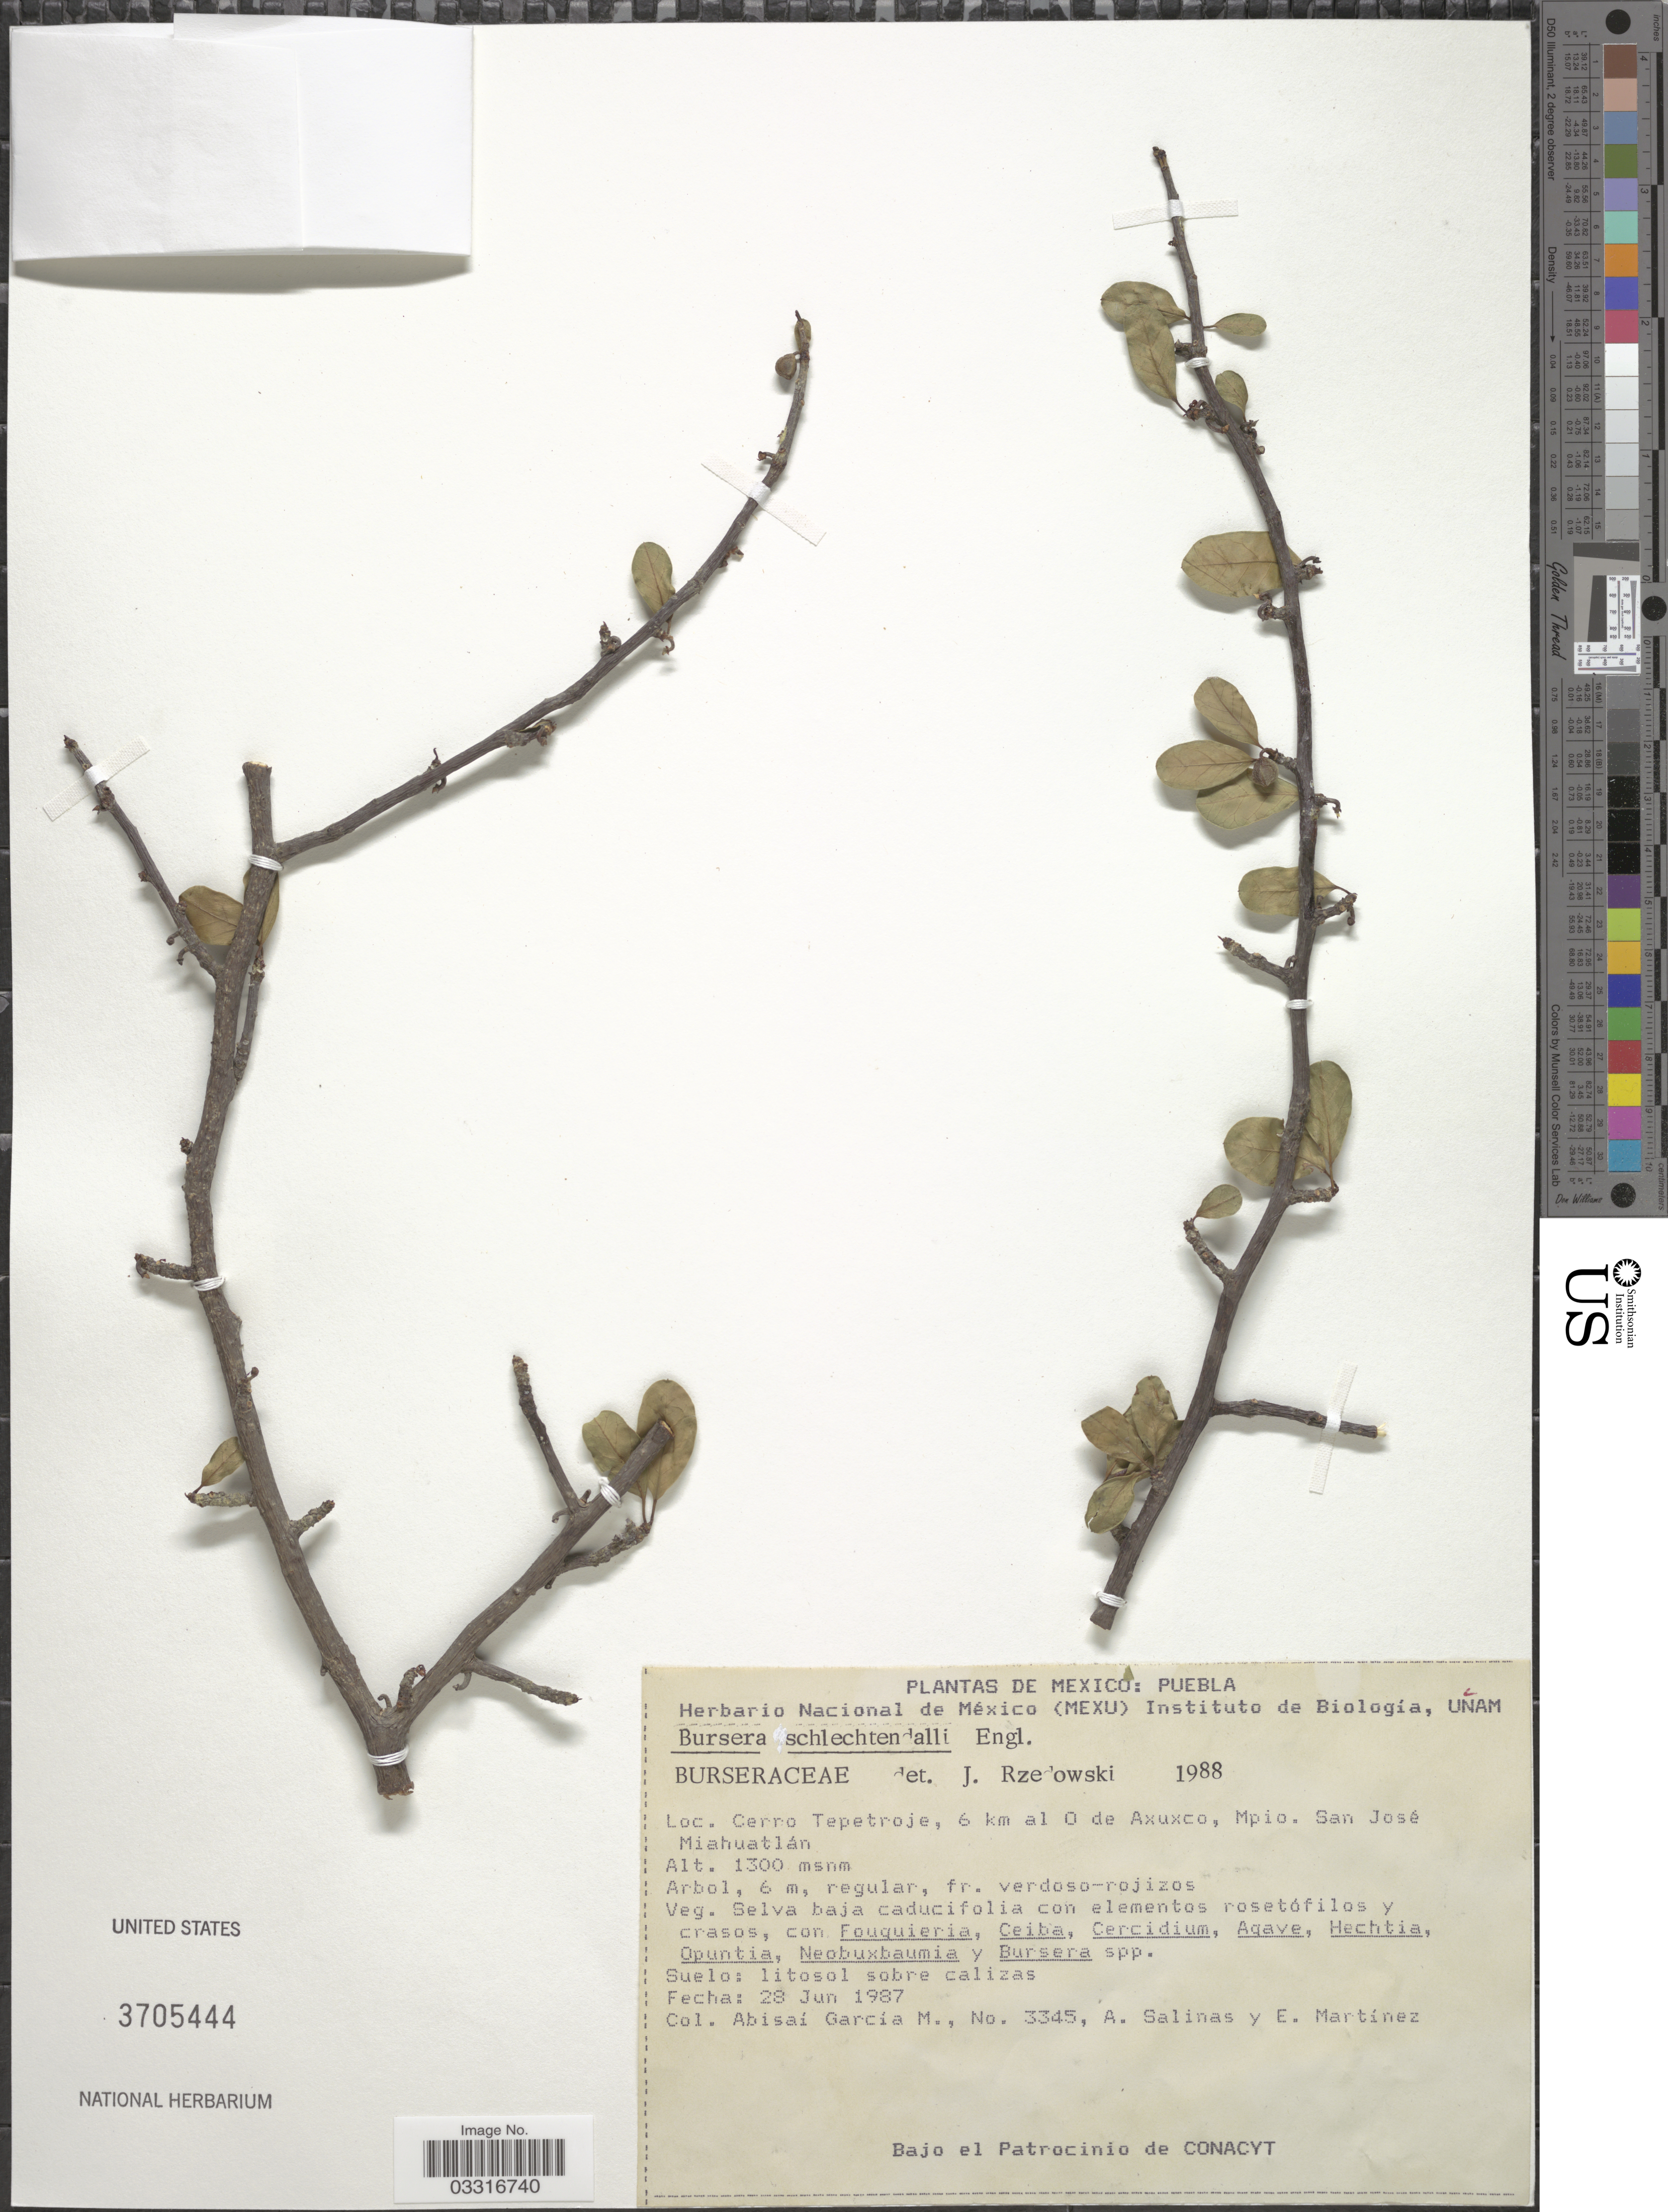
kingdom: Plantae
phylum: Tracheophyta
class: Magnoliopsida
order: Sapindales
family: Burseraceae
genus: Bursera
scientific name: Bursera schlechtendalii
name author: Engl.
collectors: A. García M., A. Salinas & E. Martínez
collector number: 3345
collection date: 1987-06-28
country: Mexico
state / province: Puebla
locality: Cerro Tepetroje, 6 km al O de Axuxco, Mpio. San José Miahuatlán.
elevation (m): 1300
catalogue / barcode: US 3705444